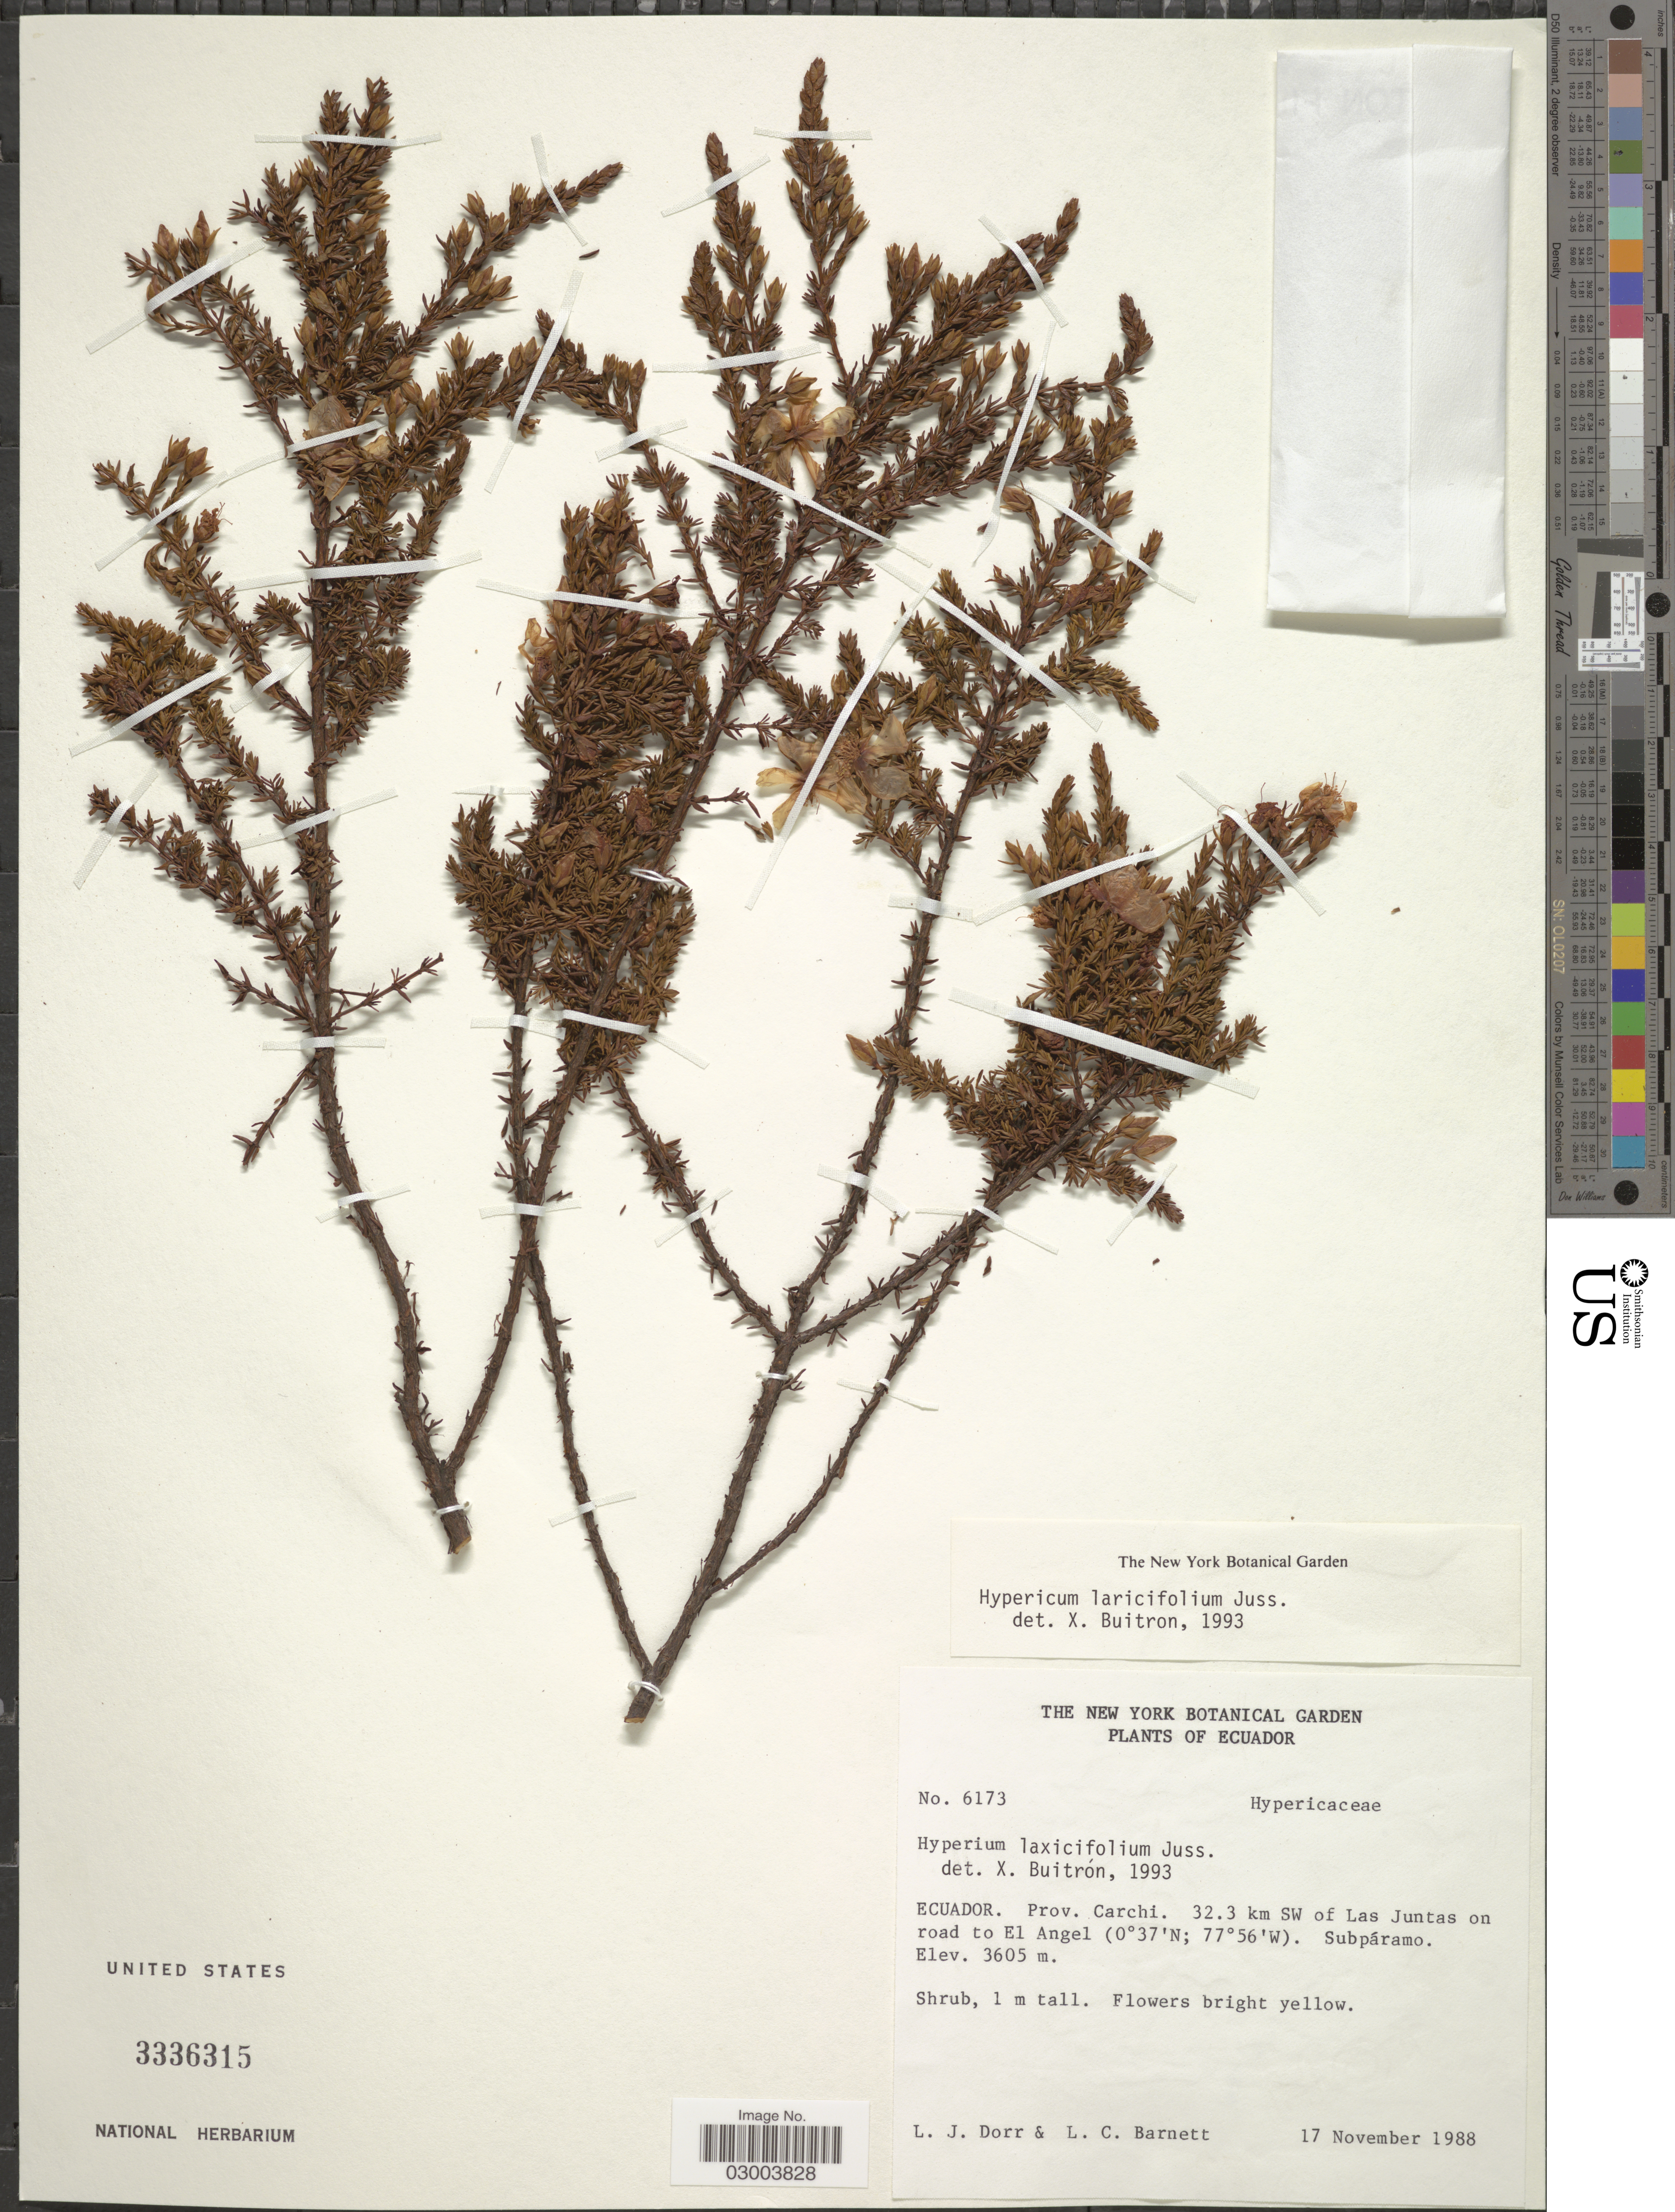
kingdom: Plantae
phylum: Tracheophyta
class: Magnoliopsida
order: Malpighiales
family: Hypericaceae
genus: Hypericum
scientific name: Hypericum laricifolium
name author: Juss.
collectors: L. J. Dorr & L. C. Barnett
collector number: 6173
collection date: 1988-11-17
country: Ecuador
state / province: Carchi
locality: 32.3 km SW of Las Juntas on road to El Angel.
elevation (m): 3605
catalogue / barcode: US 3336315